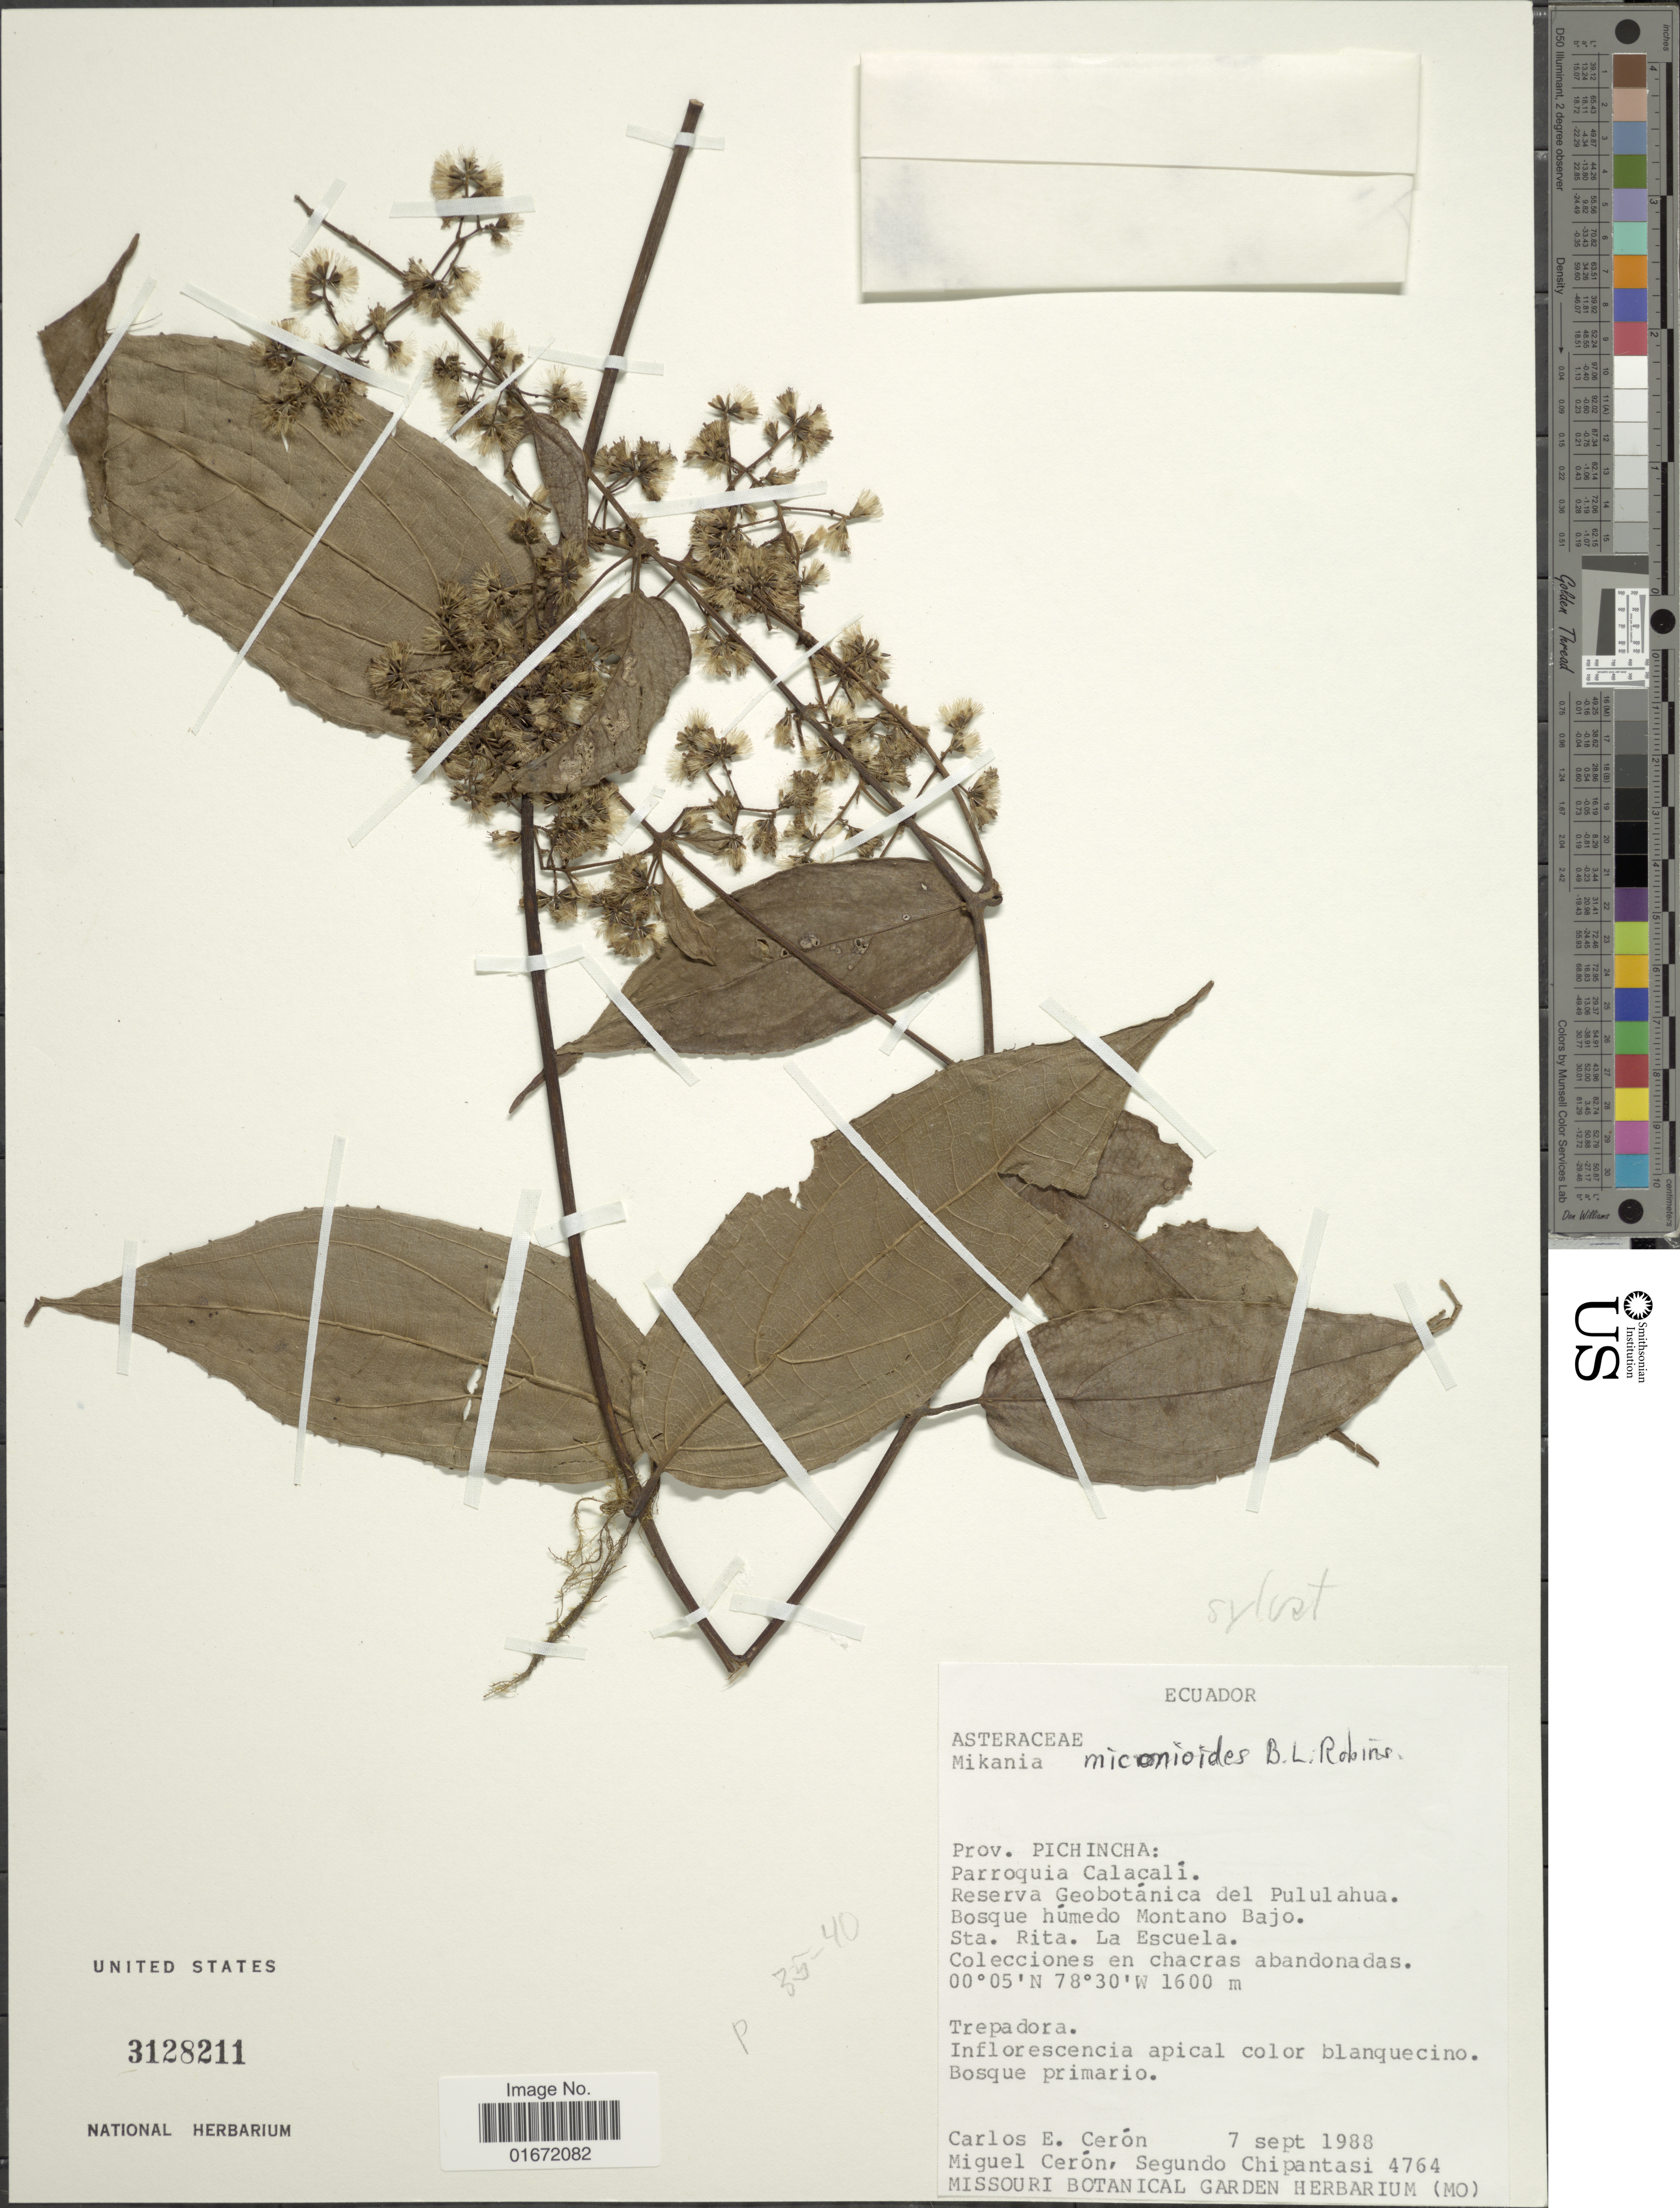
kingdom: Plantae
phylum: Tracheophyta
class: Magnoliopsida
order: Asterales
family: Asteraceae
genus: Mikania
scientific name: Mikania sylvatica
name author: Klatt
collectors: C. E. Cerón M., M. Ceron & S. Chipantasi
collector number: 4764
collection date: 1988-09-07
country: Ecuador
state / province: Pichincha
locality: Prov. Pichincha. Parroquia Calacalí. Reserva Geobotánica del Pululahua. Bosque húmedo Montano Bajo. Sta. Rita. La Escuela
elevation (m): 1600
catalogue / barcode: US 3128211